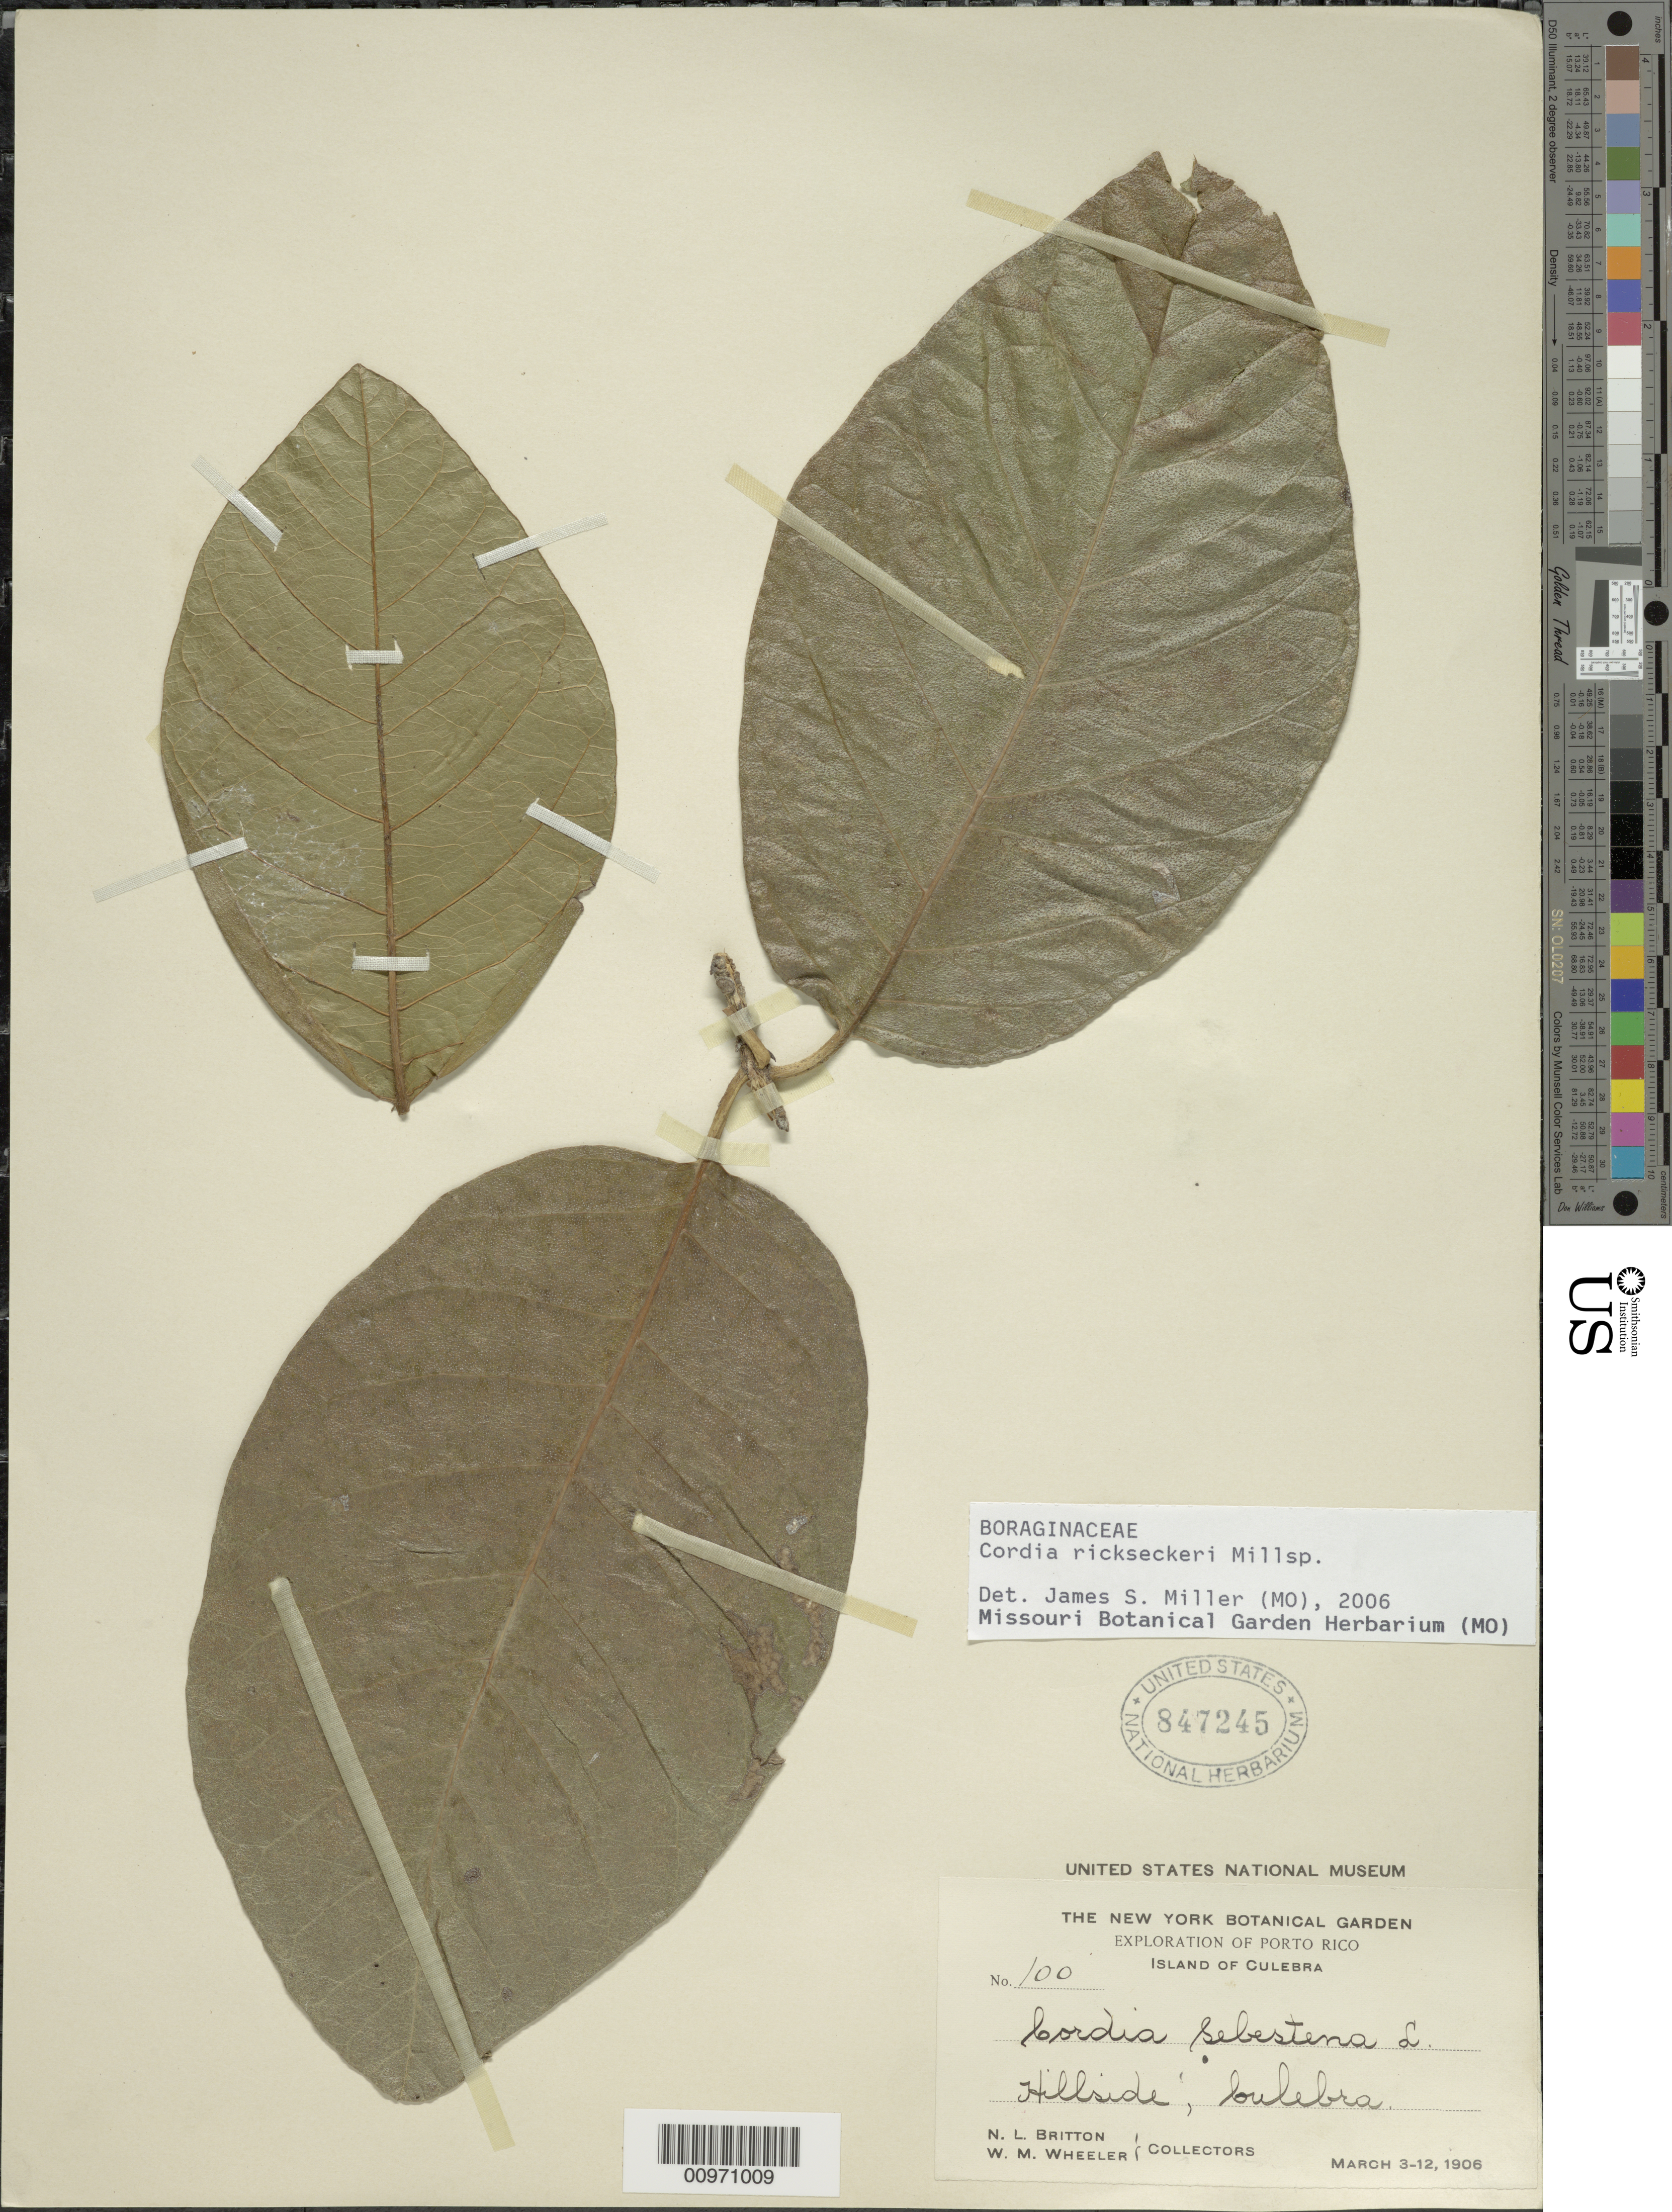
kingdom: Plantae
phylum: Tracheophyta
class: Magnoliopsida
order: Boraginales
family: Cordiaceae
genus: Cordia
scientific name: Cordia rickseckeri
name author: Millsp.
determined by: Miller, James S., (MO), Missouri Botanical Garden (UNITED STATES)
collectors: N. Britton & W. Wheeler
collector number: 100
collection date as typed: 03 Mar 1906 to 12 Mar 1906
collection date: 1906-03-03/1906-03-12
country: Puerto Rico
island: Culebra I.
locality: Culebra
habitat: Hillside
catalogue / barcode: US 847245